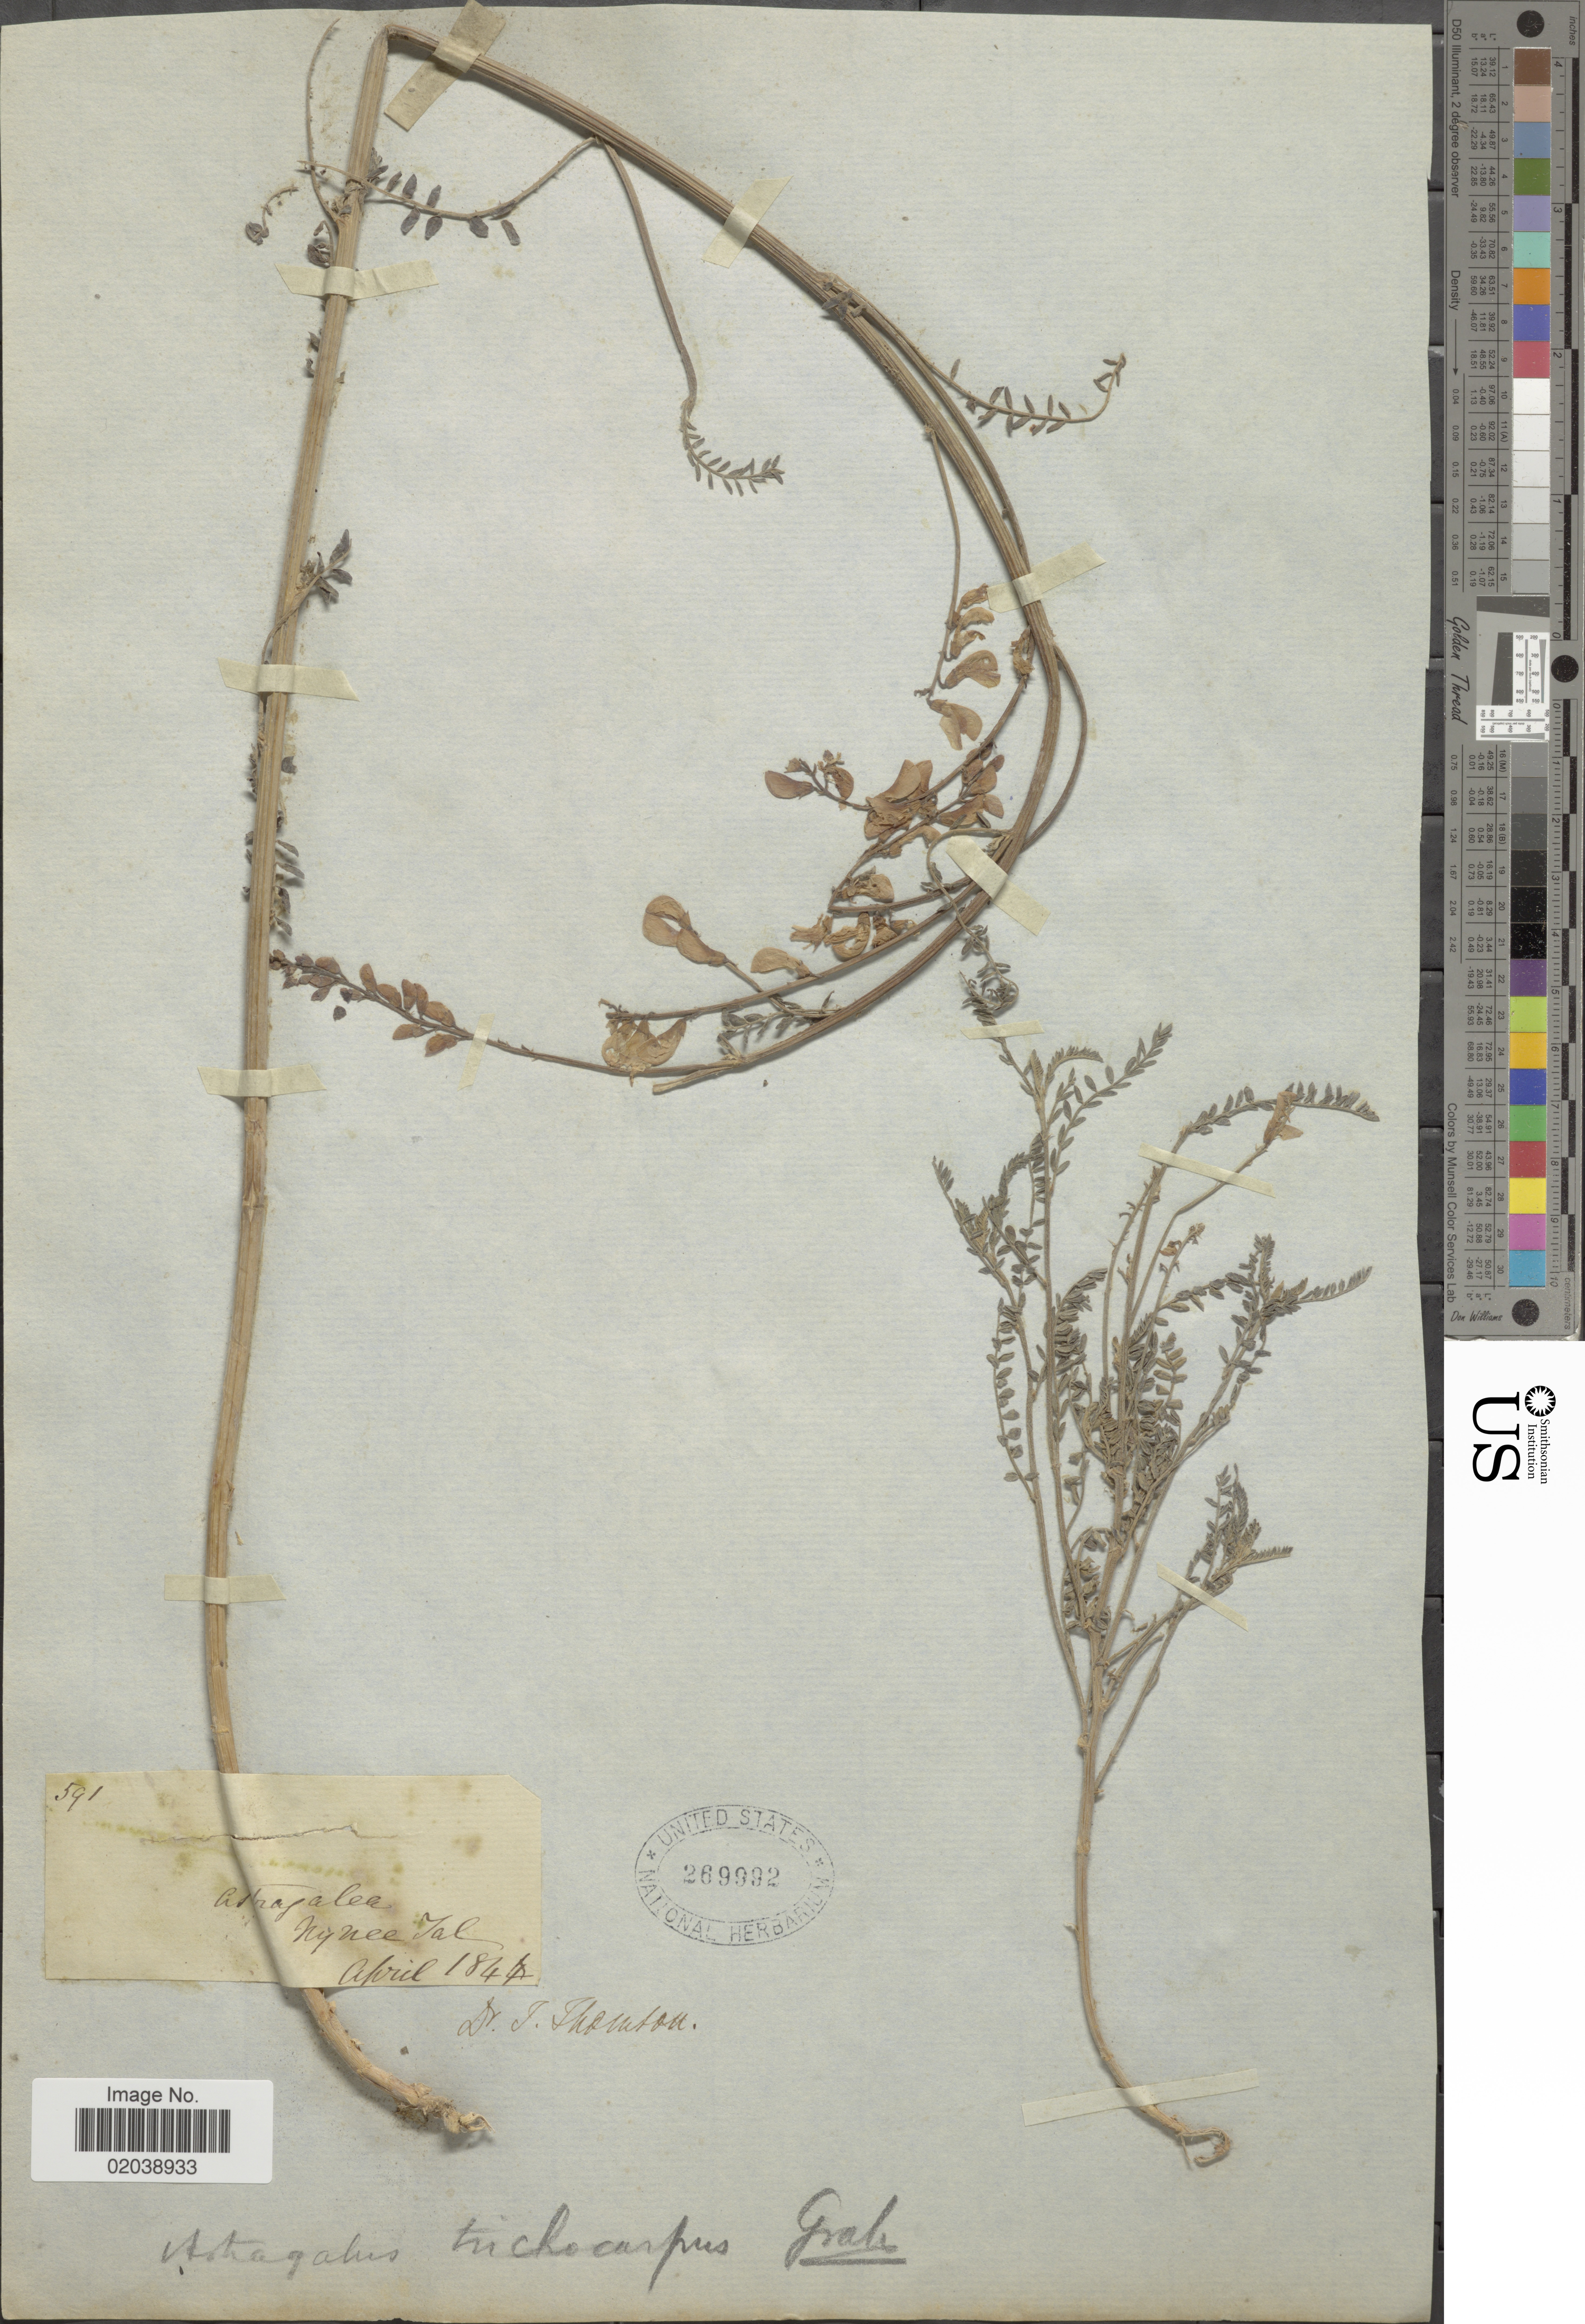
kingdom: Plantae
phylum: Tracheophyta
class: Magnoliopsida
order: Fabales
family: Fabaceae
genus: Astragalus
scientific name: Astragalus trichocarpus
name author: Benth.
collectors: T. Thomson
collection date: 1844-04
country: India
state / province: Uttarakhand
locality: Nynee Tal. (Naini Tāl).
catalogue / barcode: US 269992